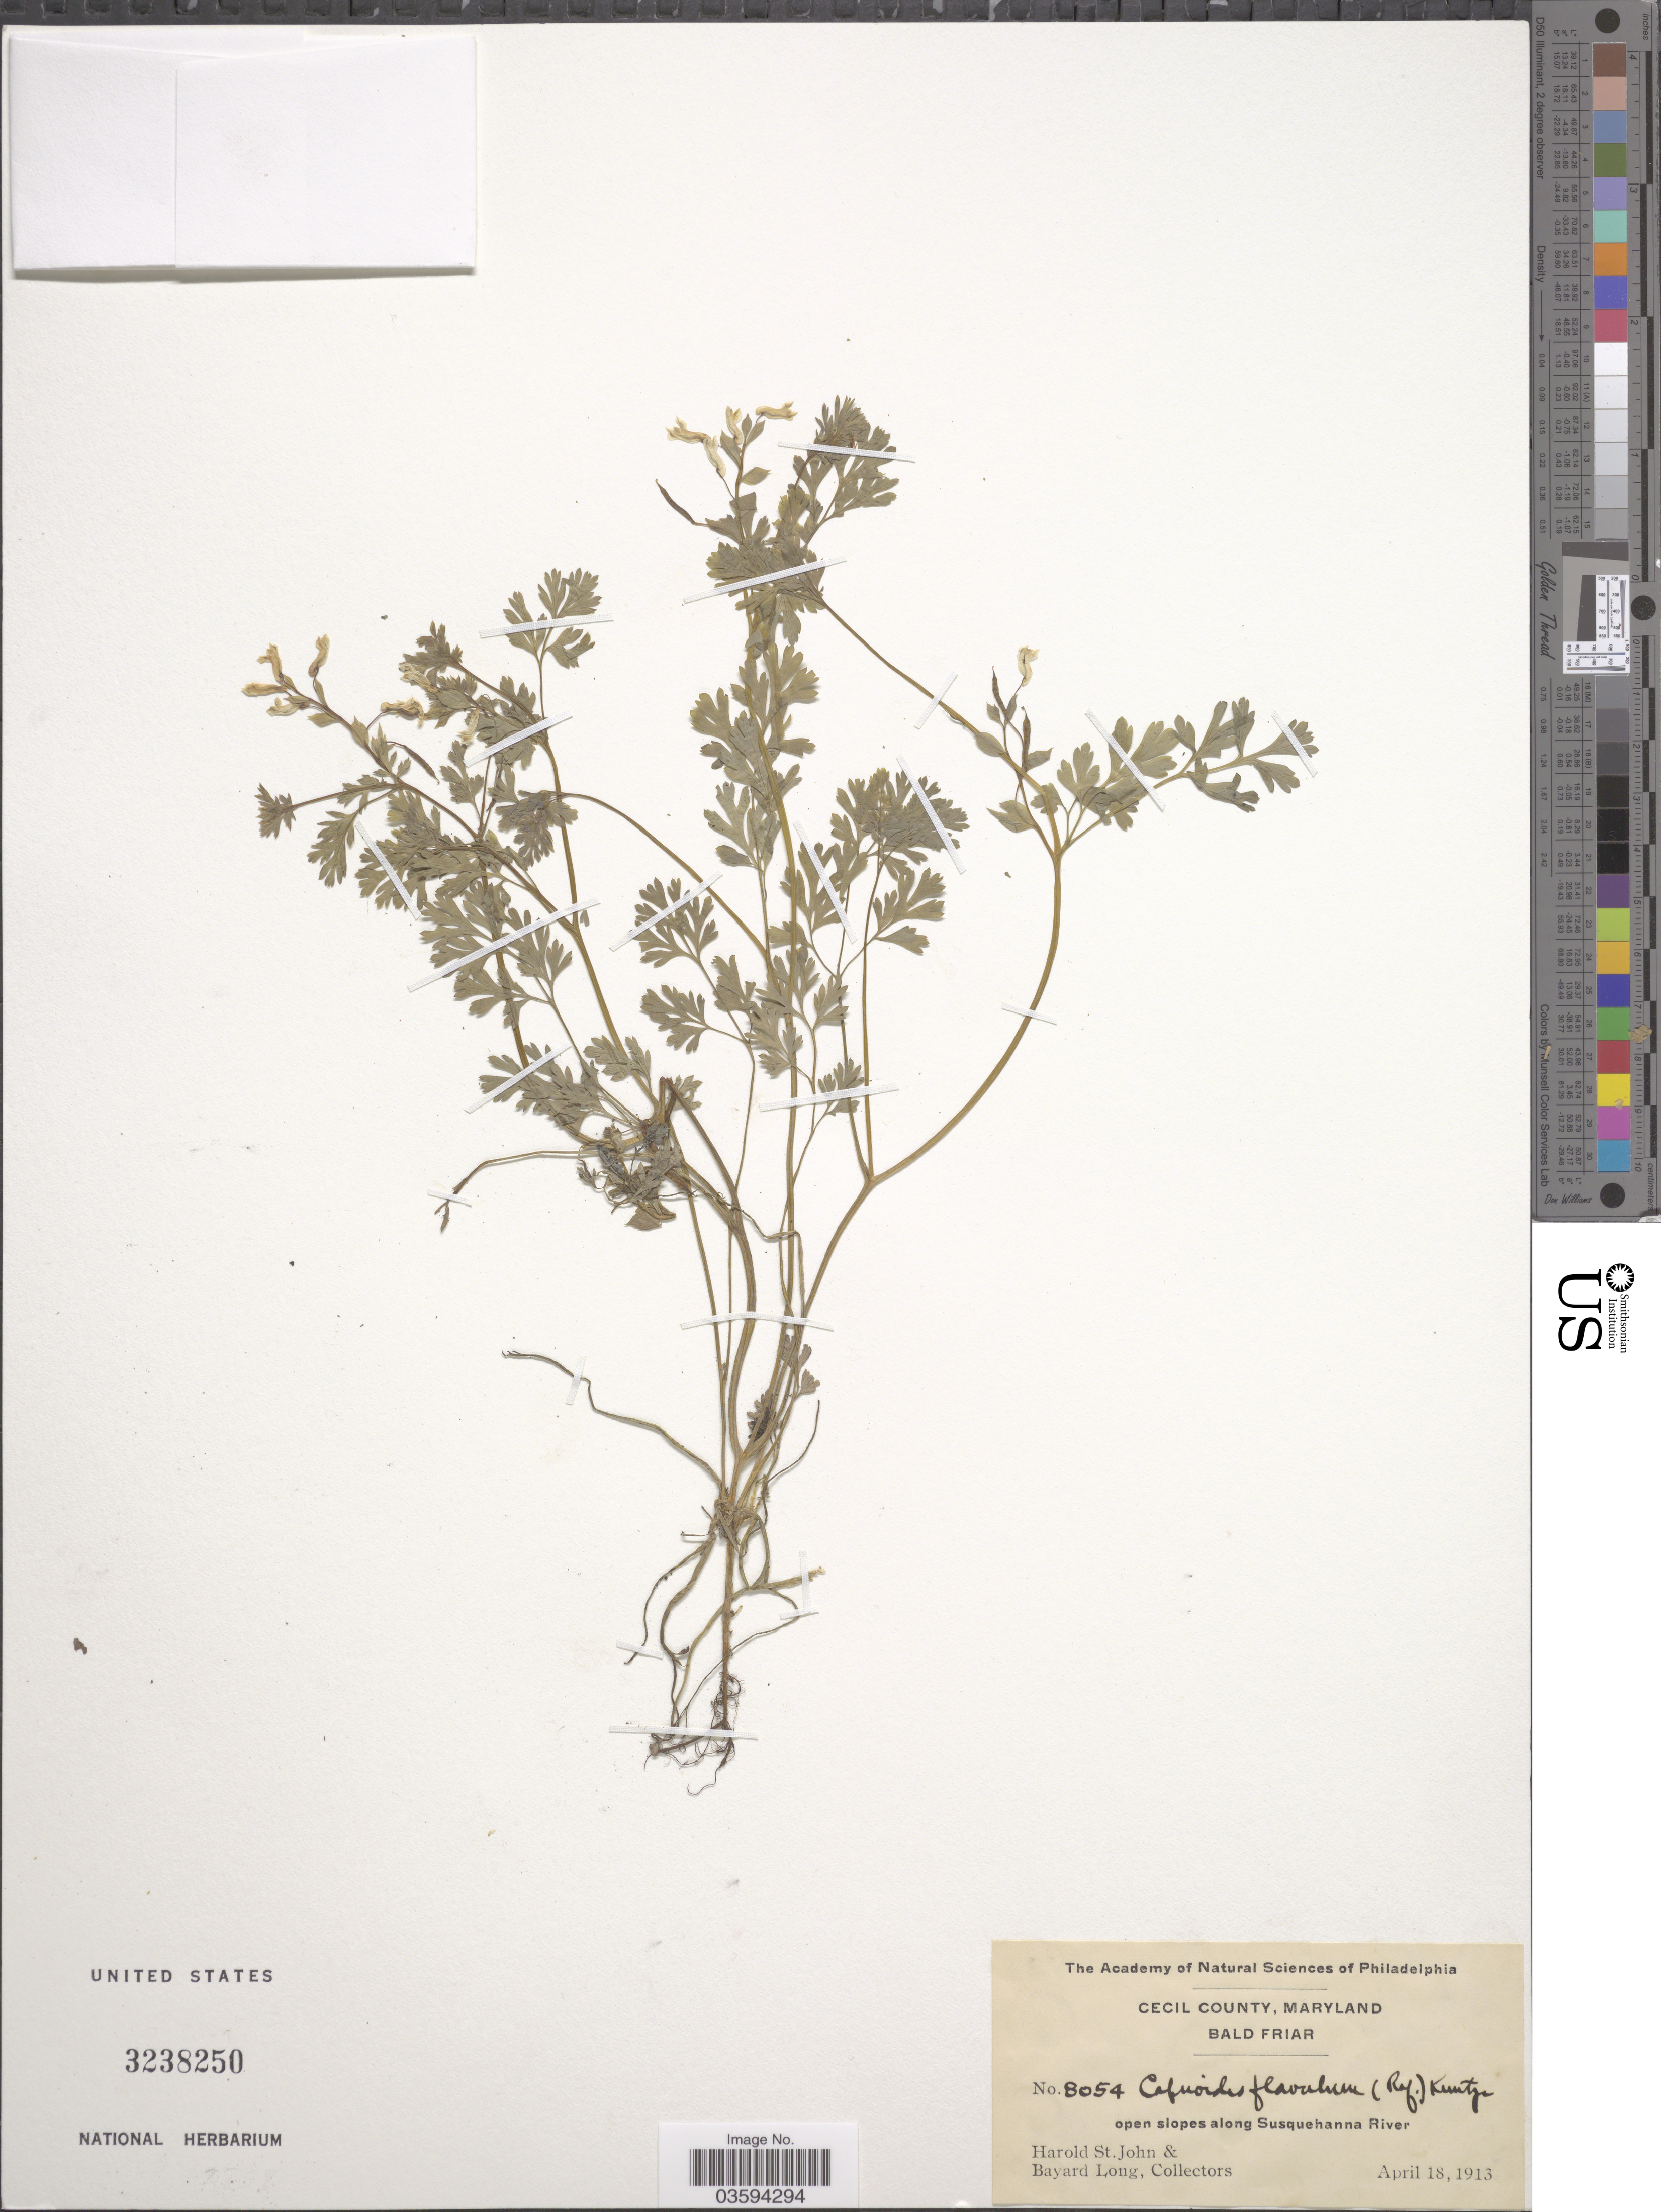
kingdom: Plantae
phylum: Tracheophyta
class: Magnoliopsida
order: Ranunculales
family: Papaveraceae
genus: Corydalis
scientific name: Corydalis flavula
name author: (Raf.) DC.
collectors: H. St. John & B. Long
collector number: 8054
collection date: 1913-04-18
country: United States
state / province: Maryland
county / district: Cecil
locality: Cecil County. Bald Friar. Open slopes along Susquehanna River.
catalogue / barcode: US 3238250